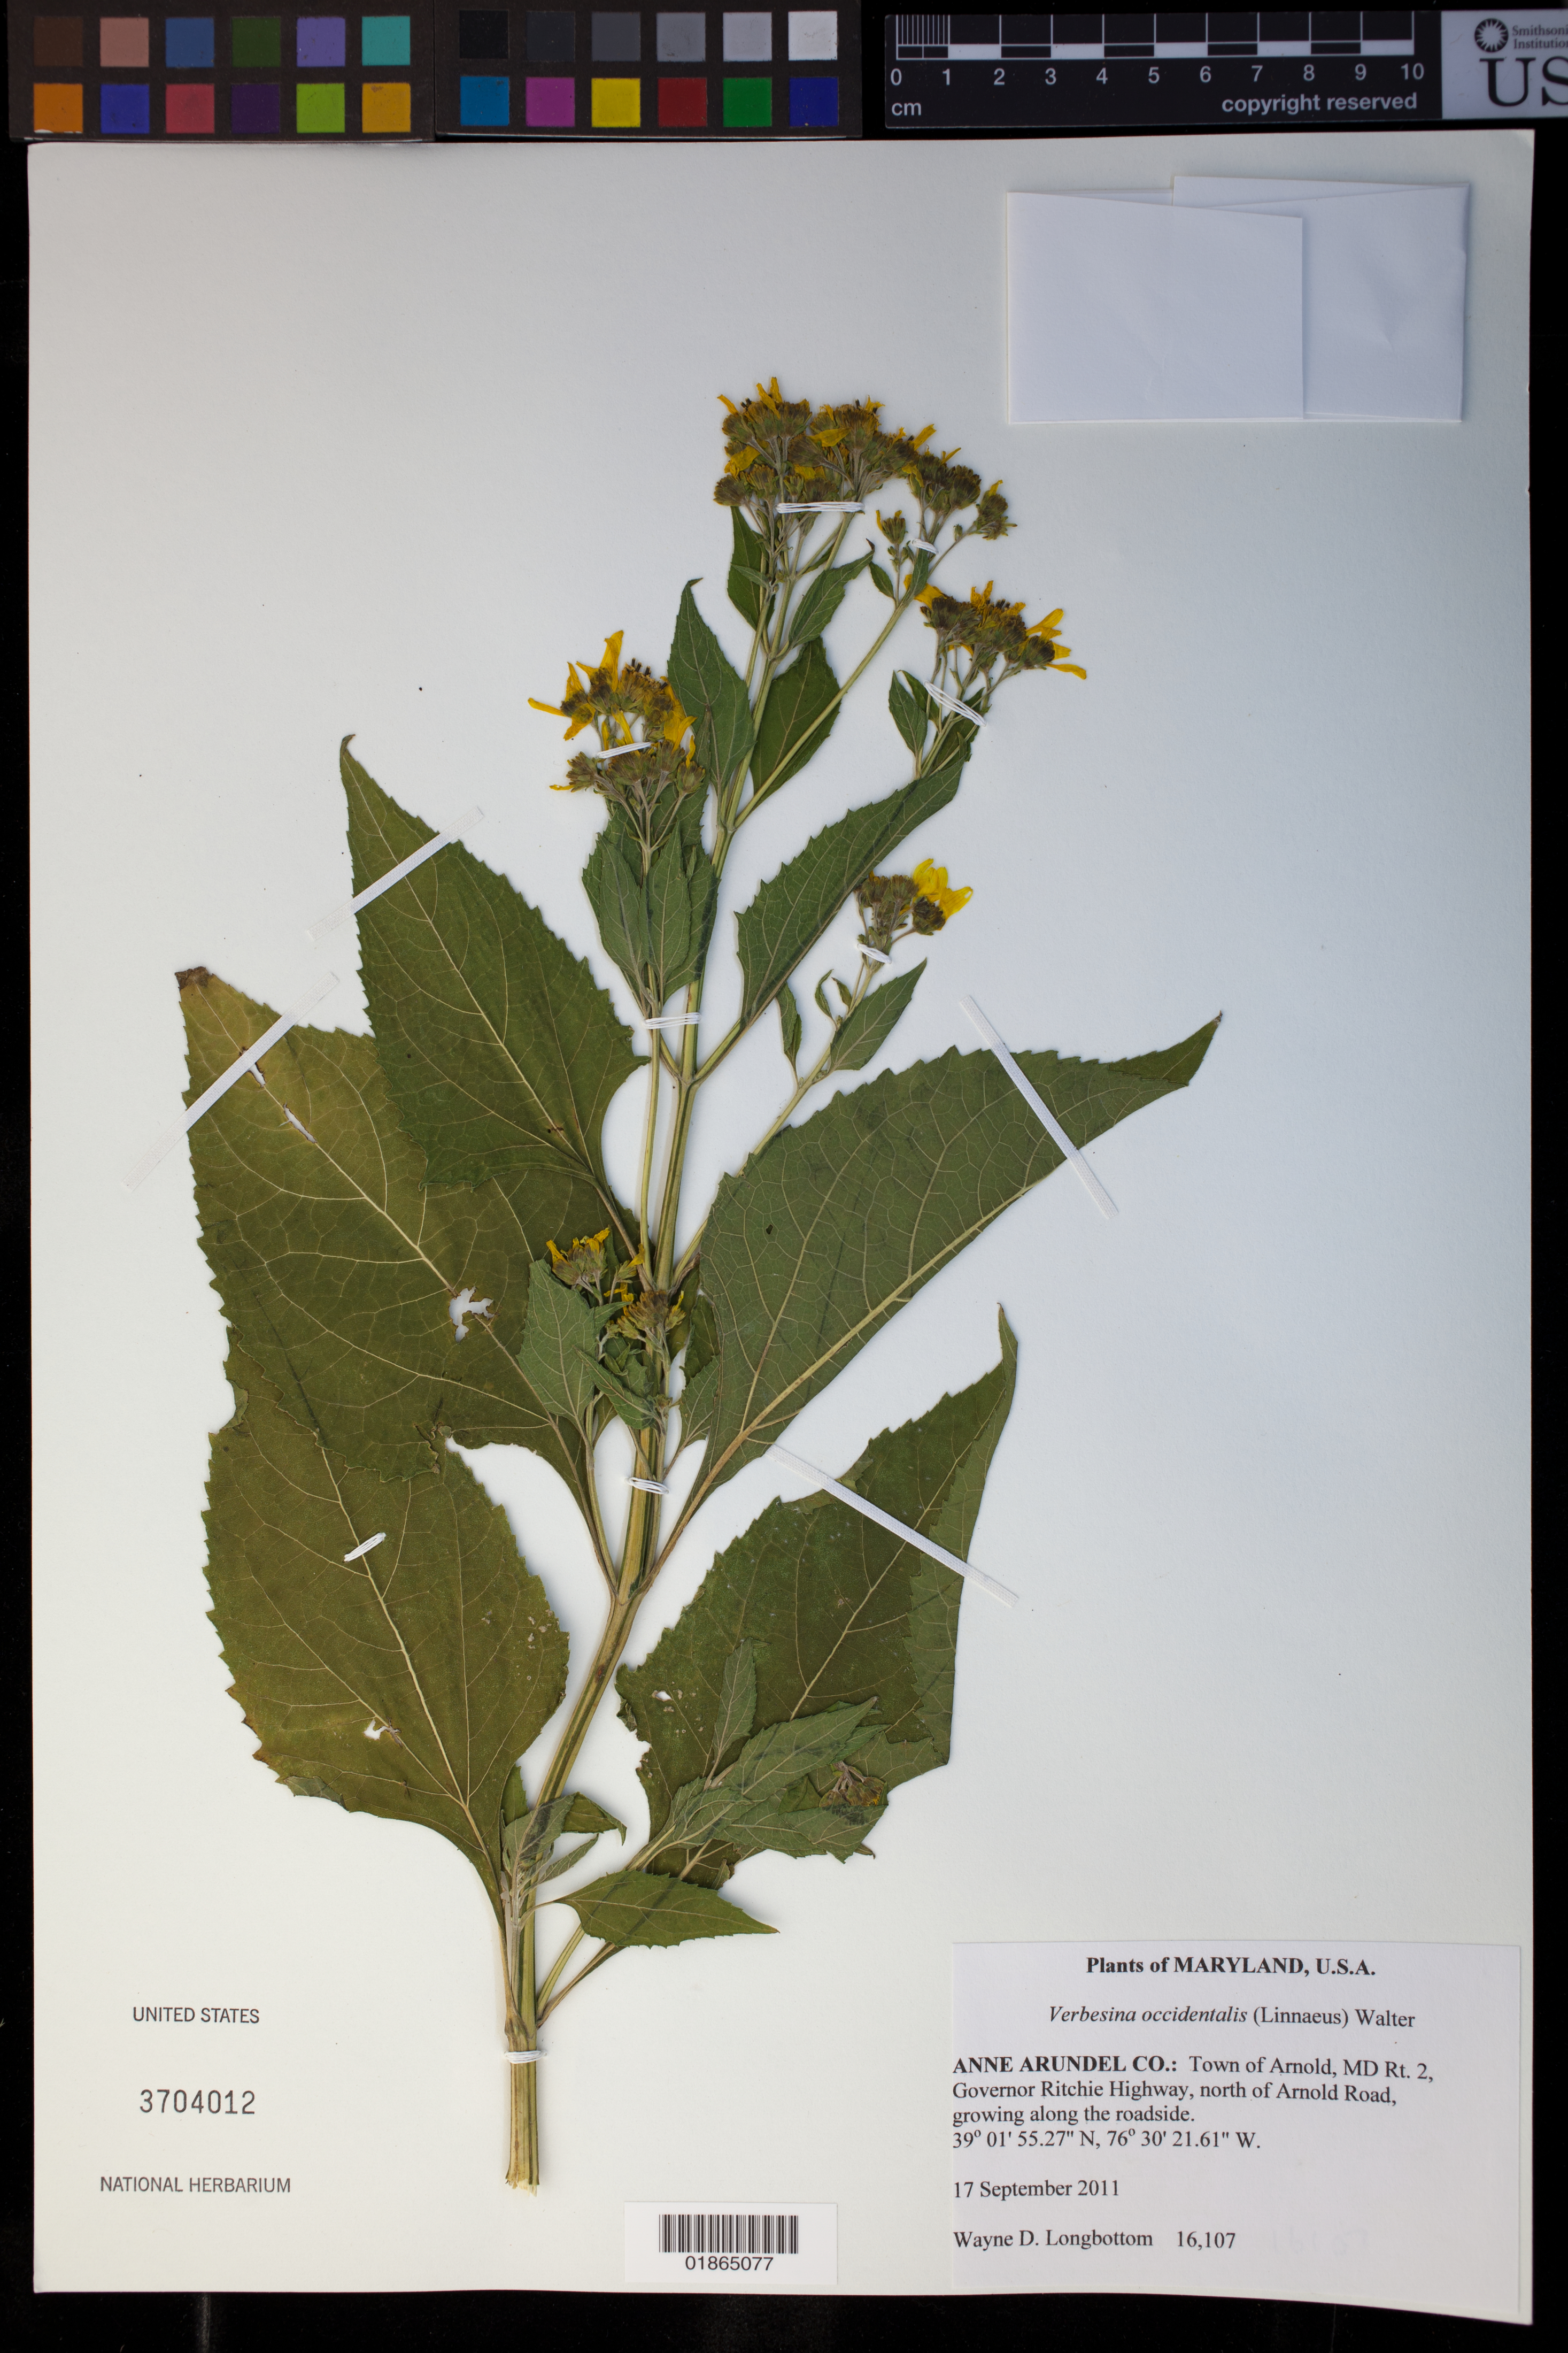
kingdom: Plantae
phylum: Tracheophyta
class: Magnoliopsida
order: Asterales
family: Asteraceae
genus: Verbesina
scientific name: Verbesina occidentalis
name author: (L.) Walter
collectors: W. D. Longbottom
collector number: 16107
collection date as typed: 17 September 2011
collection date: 2011-09-17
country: United States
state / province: Maryland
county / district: Anne Arundel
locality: Town of Arnold, MD Rt. 2, Governor Ritchie Highway, north of Arnold Road.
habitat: Growing along the roadside.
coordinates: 39 01 55.27 N, 76 30 21.61 W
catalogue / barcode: US 3704012